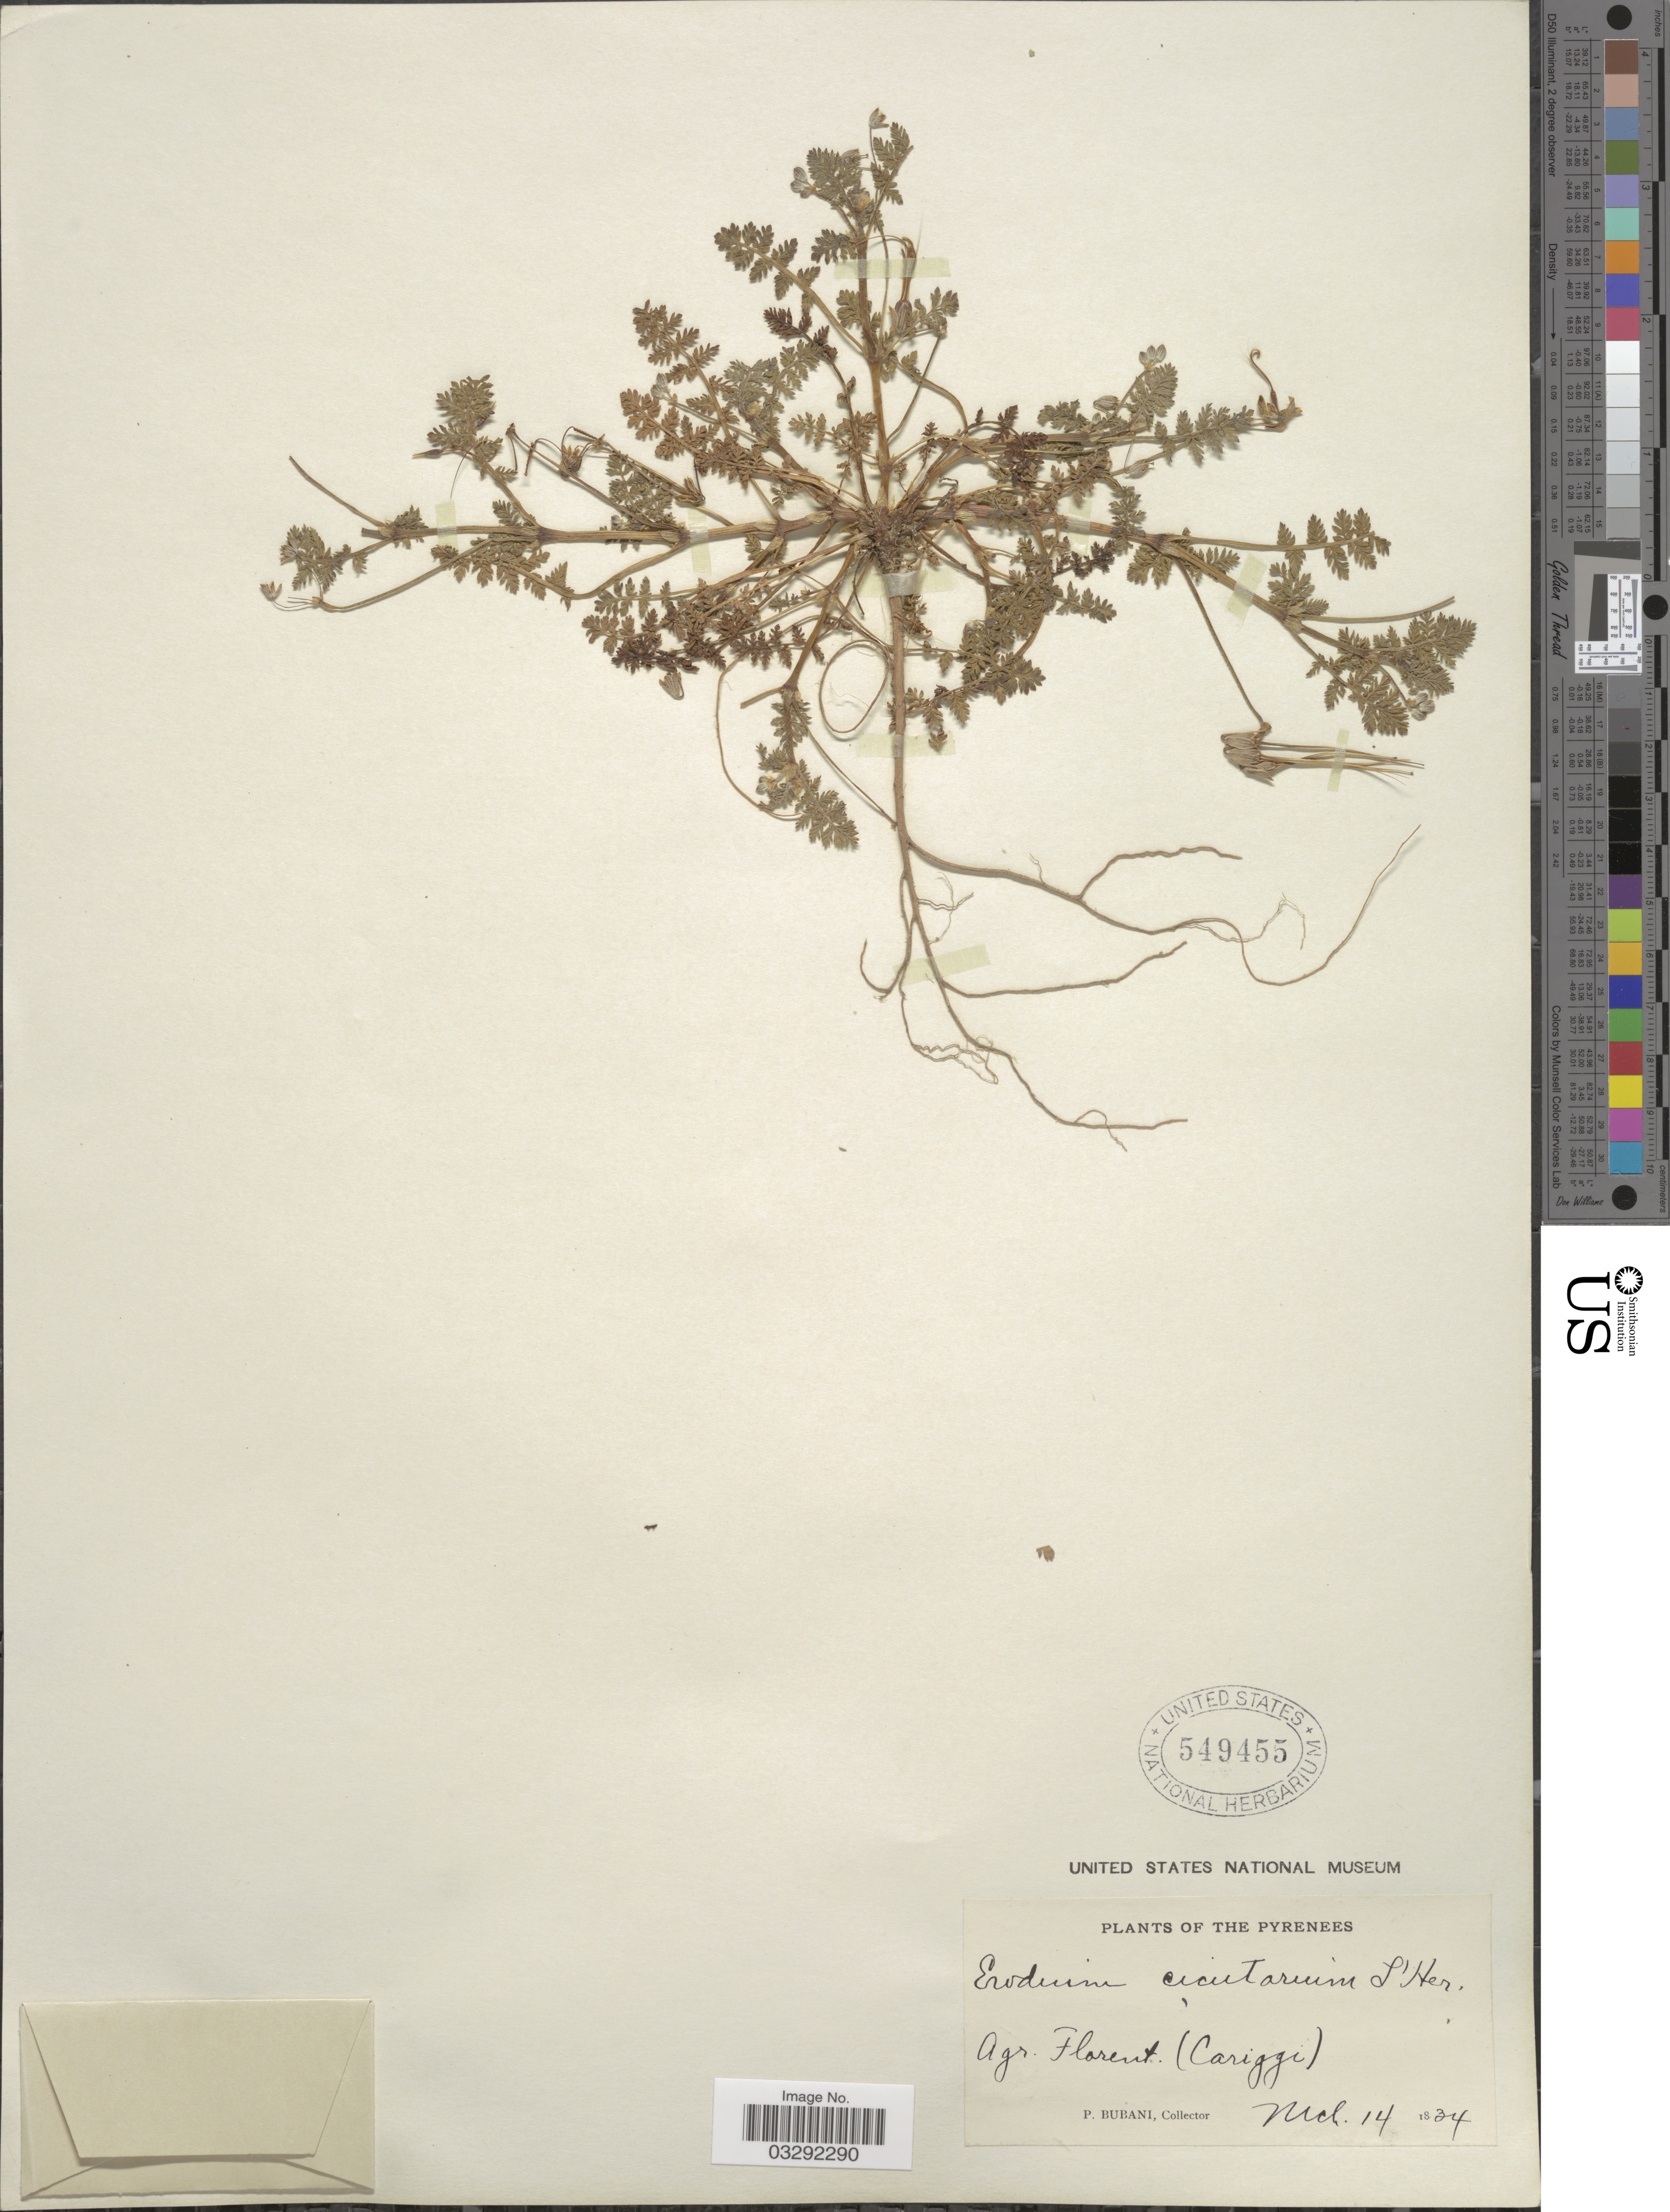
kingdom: Plantae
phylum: Tracheophyta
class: Magnoliopsida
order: Geraniales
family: Geraniaceae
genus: Erodium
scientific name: Erodium cicutarium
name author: (L.) L'Hér.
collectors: P. Bubani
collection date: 1834-03-14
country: Italy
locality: The Pyrenees. Agr. Florent. (Cariggi).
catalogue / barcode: US 549455